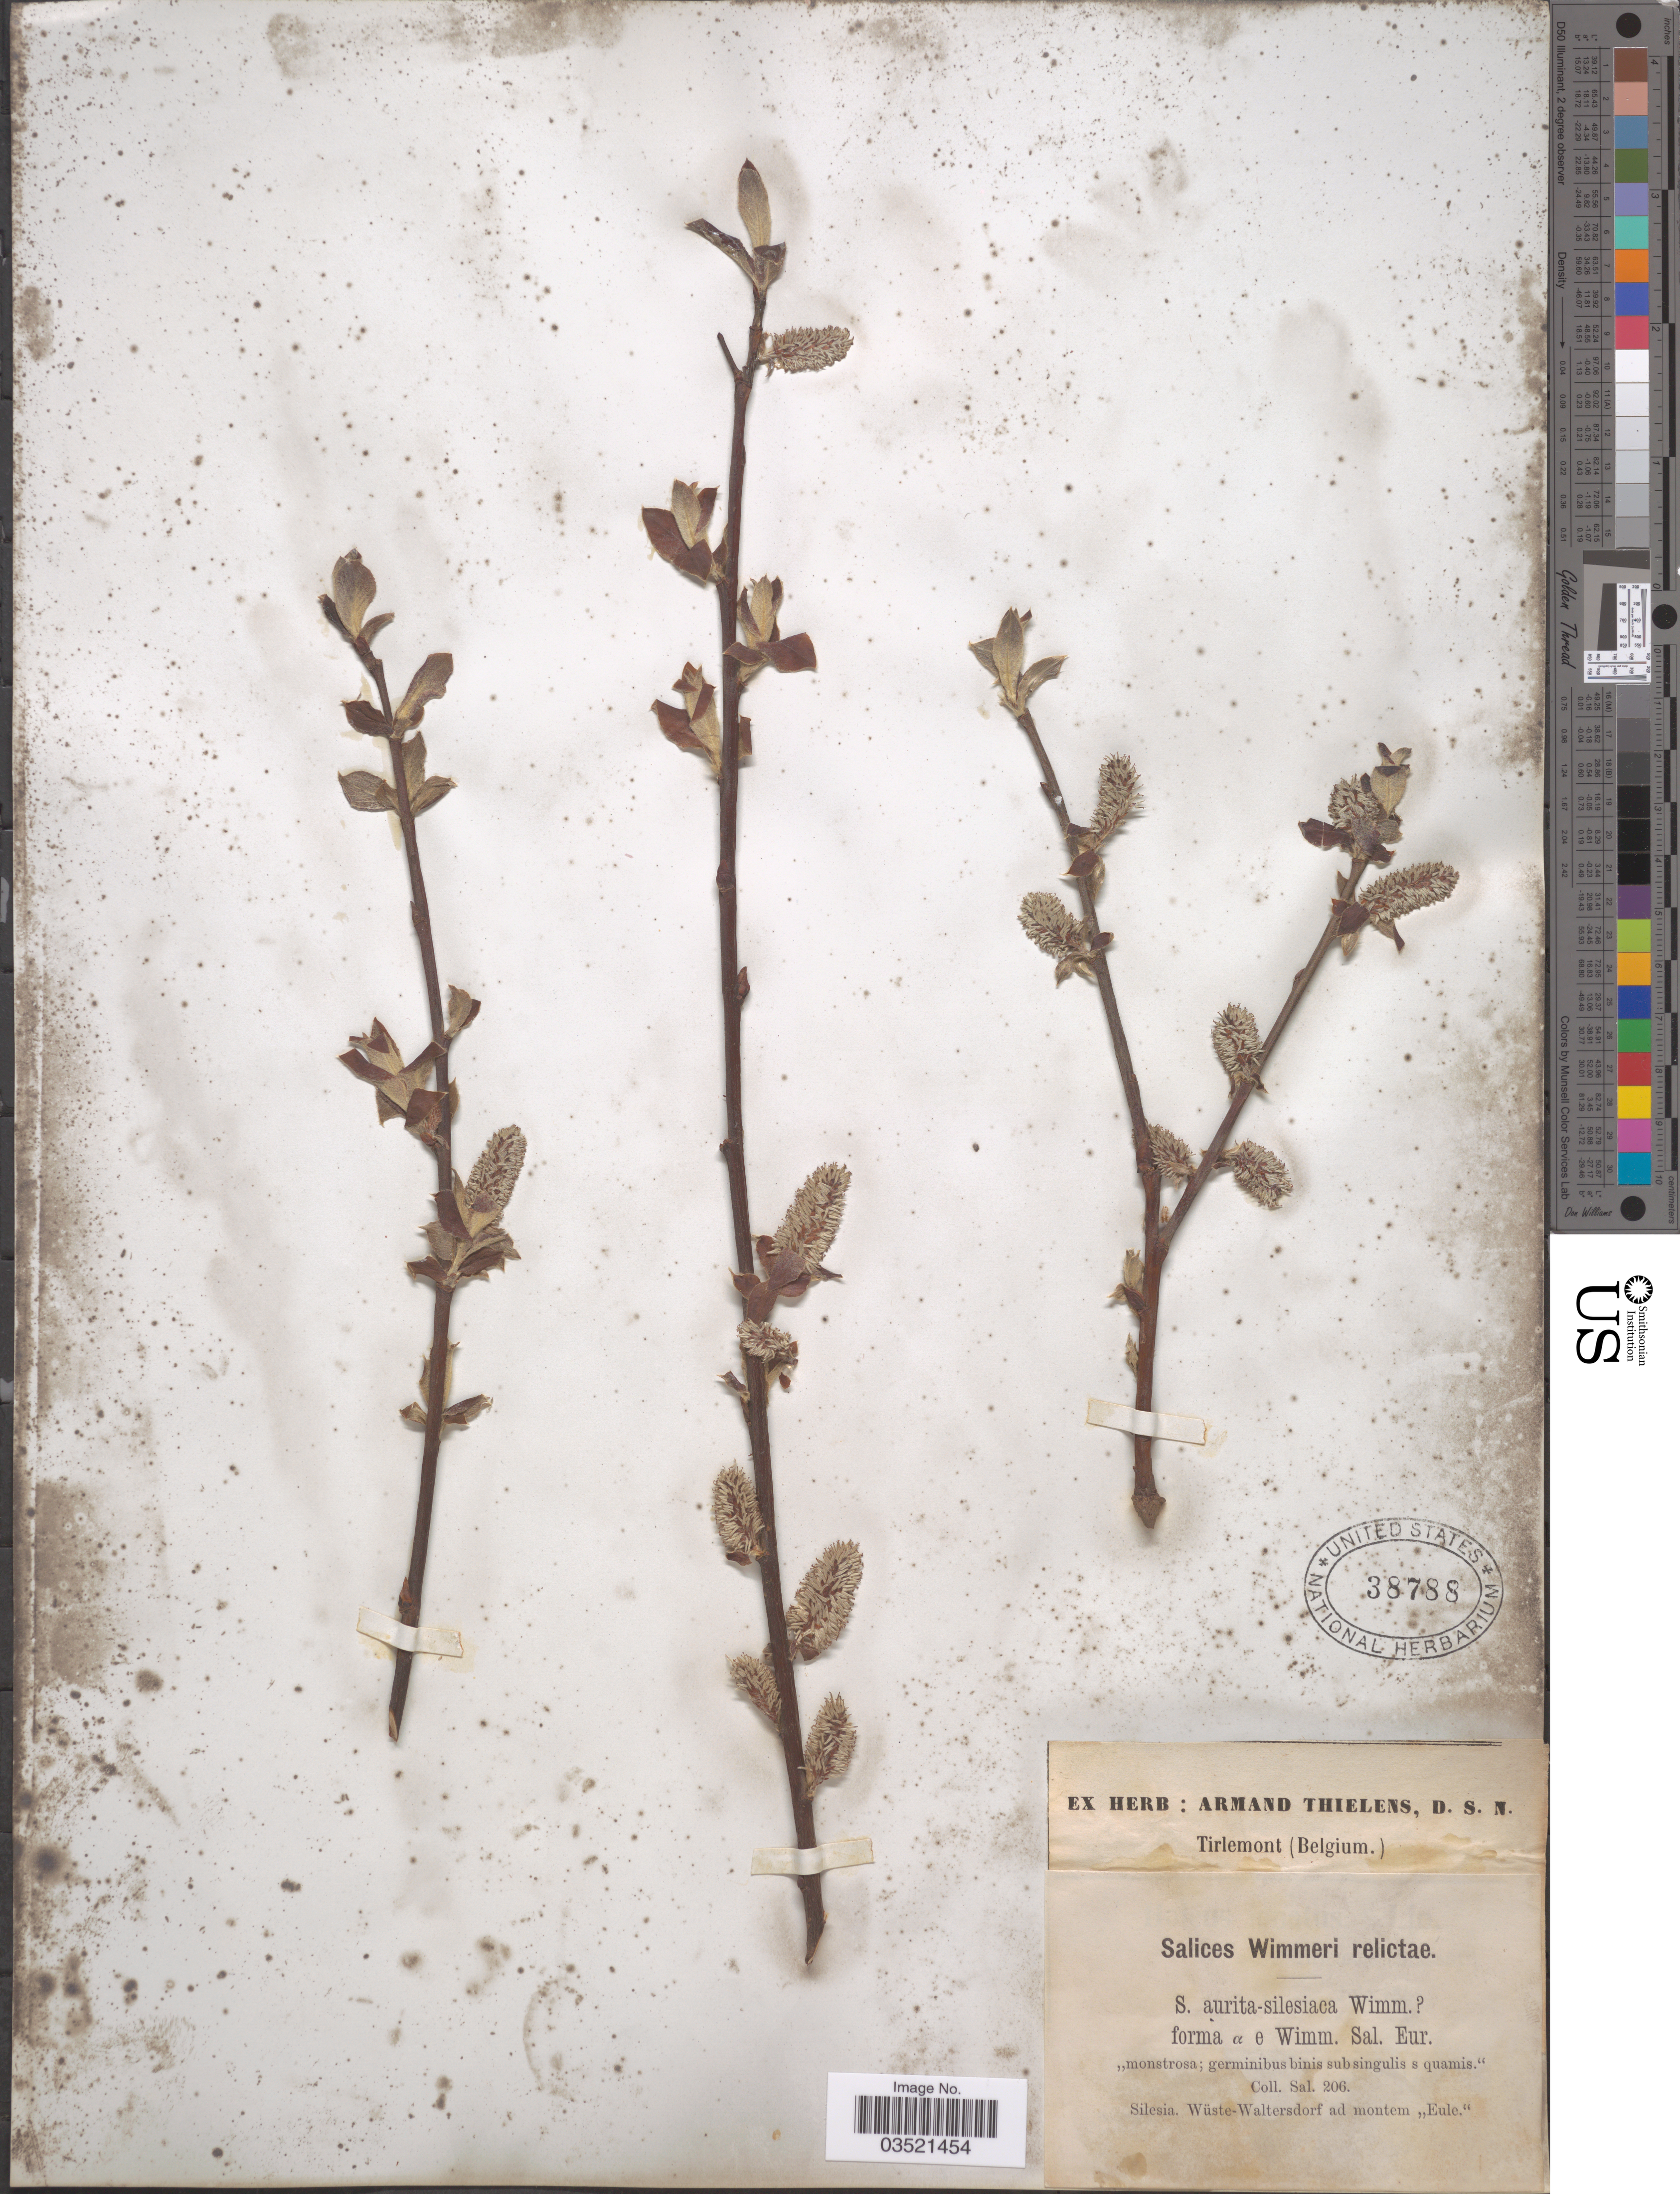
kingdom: Plantae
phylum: Tracheophyta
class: Magnoliopsida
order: Malpighiales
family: Salicaceae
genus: Salix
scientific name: Salix aurita x S. silesiaca Willd.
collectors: ex herb. Armand Thielens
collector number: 206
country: Poland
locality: Silesia. Wüste-Waltersdorf ad montem "Eule".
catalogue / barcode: US 38788